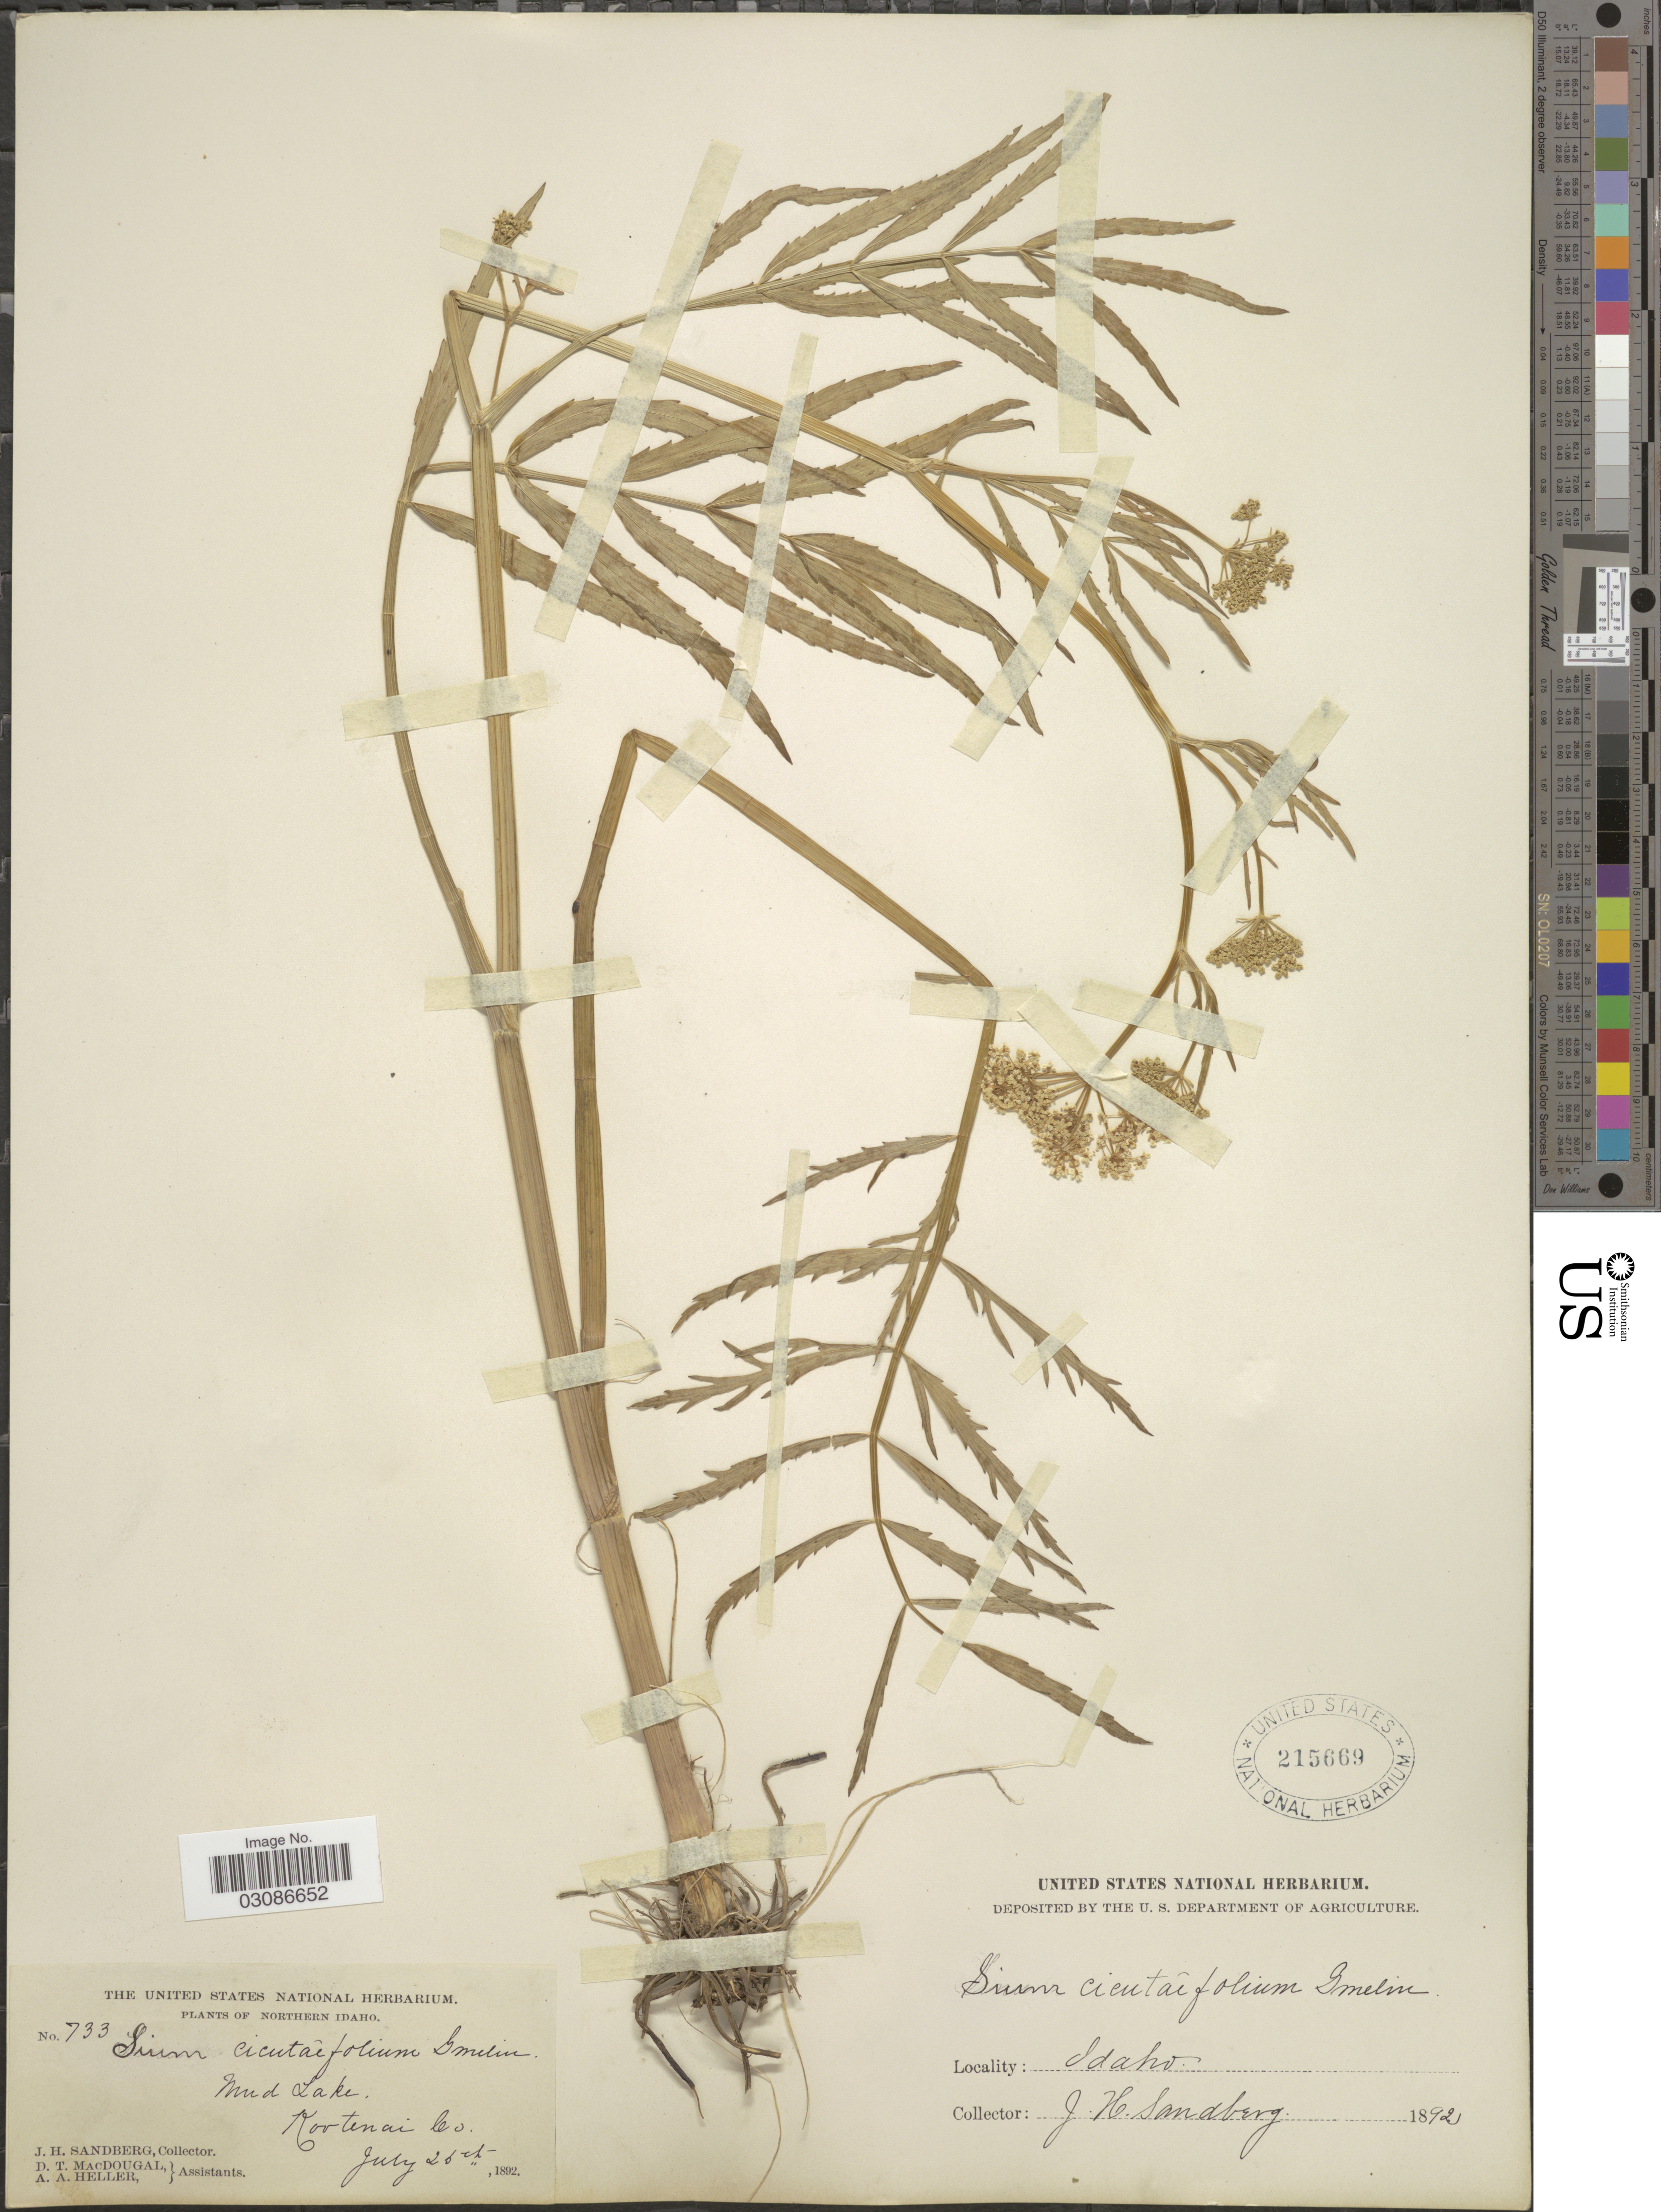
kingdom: Plantae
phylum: Tracheophyta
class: Magnoliopsida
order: Apiales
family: Apiaceae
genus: Sium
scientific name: Sium suave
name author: Walter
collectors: J. H. Sandberg, D. T. MacDougal & A. A. Heller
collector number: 733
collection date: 1892-07-25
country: United States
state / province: Idaho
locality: Northern Idaho, Mud Lake, Kootenai Co.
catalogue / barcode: US 215669